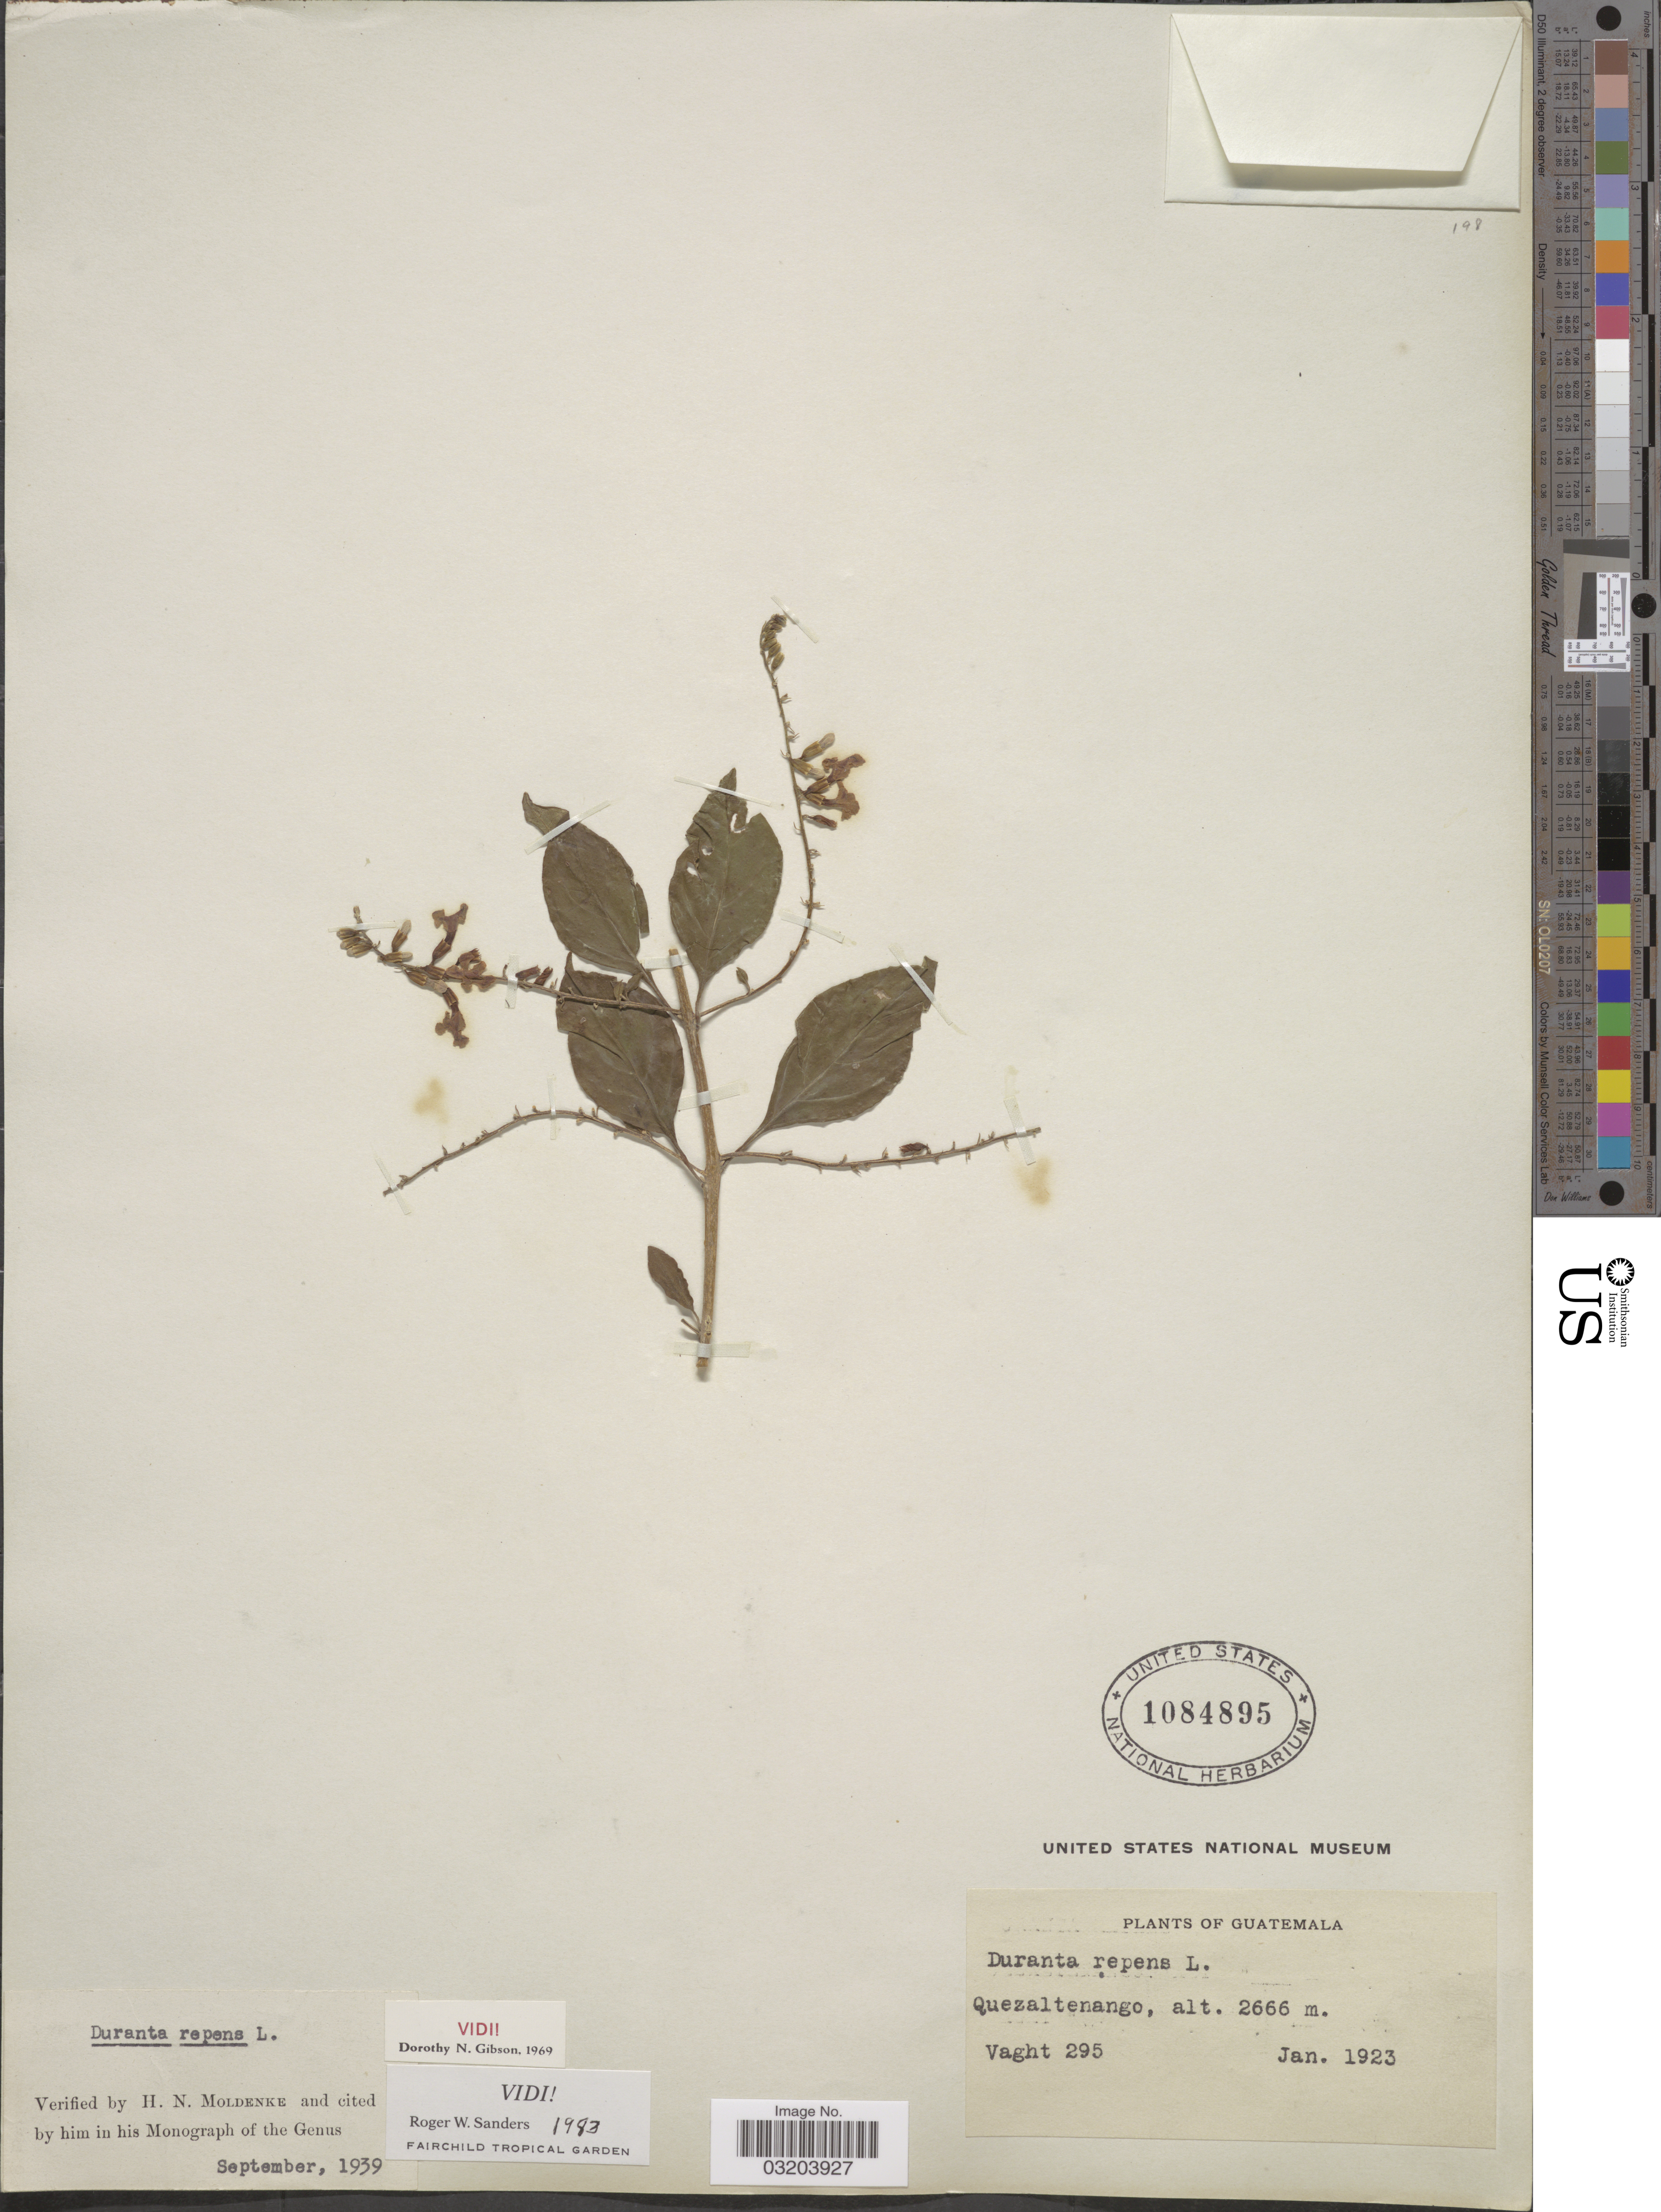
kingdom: Plantae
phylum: Tracheophyta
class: Magnoliopsida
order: Lamiales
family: Verbenaceae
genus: Duranta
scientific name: Duranta erecta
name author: L.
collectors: -. Vaght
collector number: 295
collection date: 1923-01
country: Guatemala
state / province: Quetzaltenango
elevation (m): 2666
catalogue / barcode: US 1084895